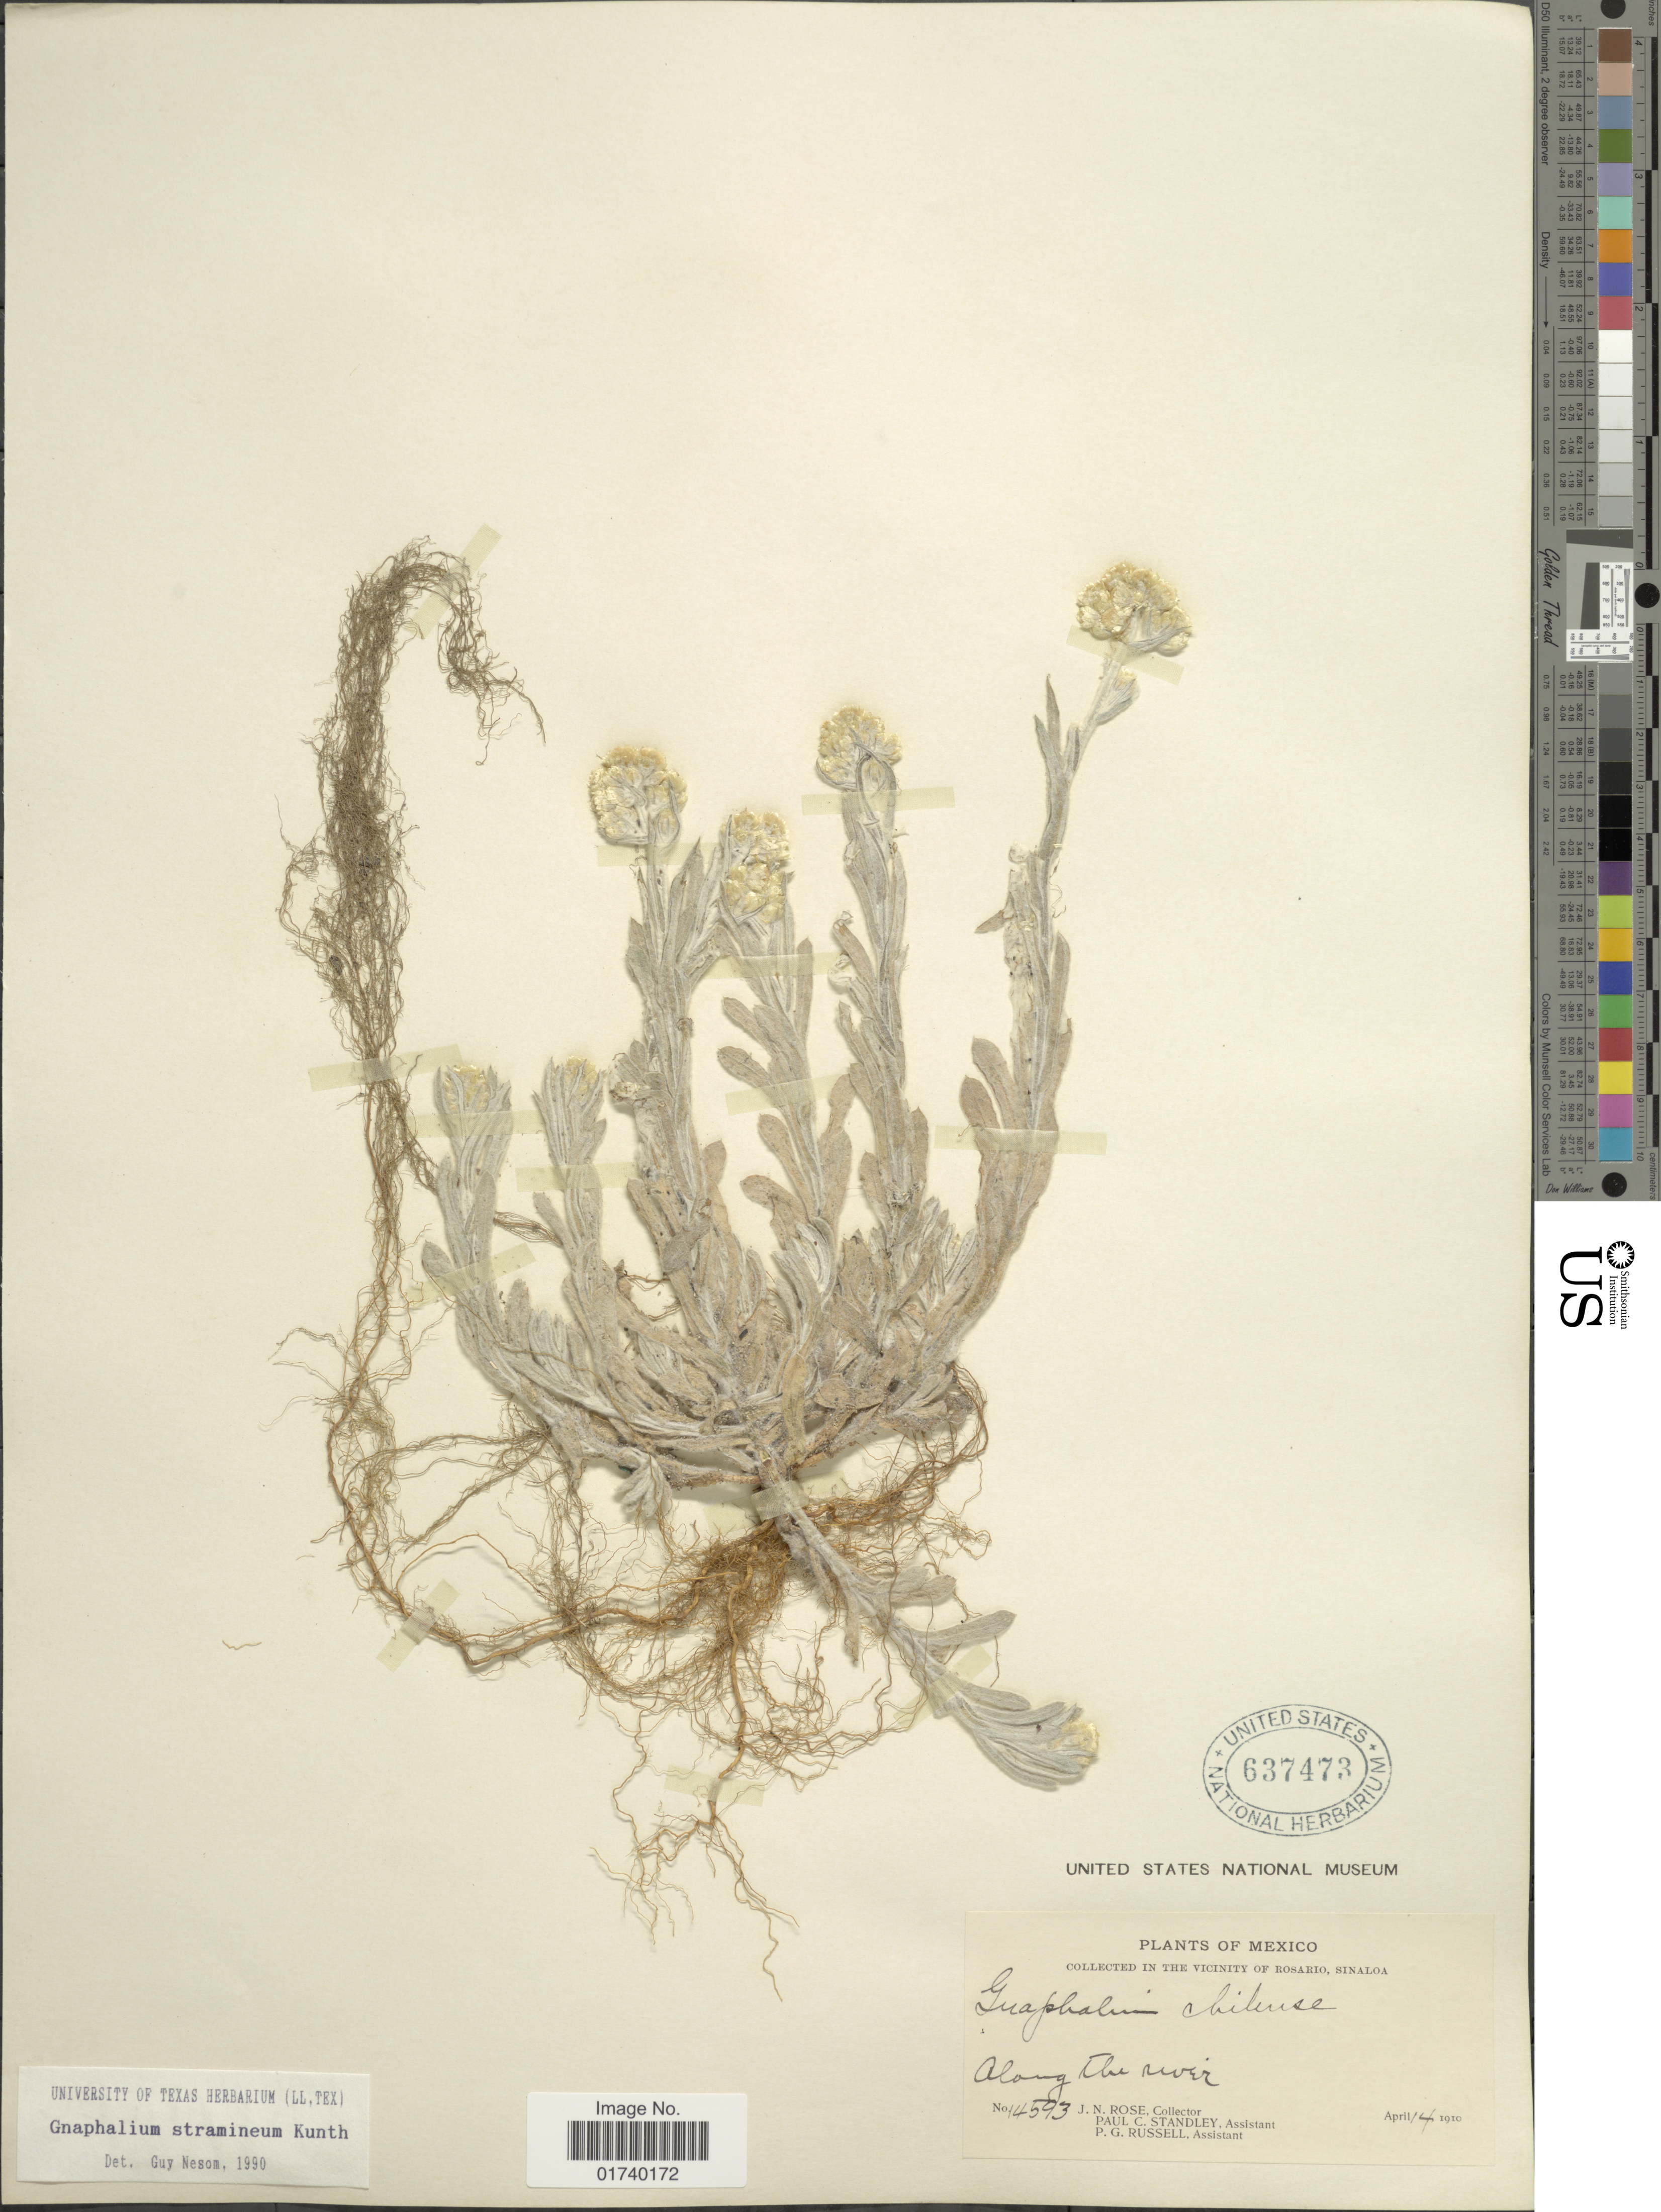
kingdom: Plantae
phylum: Tracheophyta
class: Magnoliopsida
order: Asterales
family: Asteraceae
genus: Pseudognaphalium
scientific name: Pseudognaphalium stramineum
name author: (Kunth) Anderb.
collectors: J. N. Rose, P. C. Standley & P. G. Russell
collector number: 14593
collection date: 1910-04-14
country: Mexico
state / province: Sinaloa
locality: In the vicinity of Rosario, sinaloa, Along the River.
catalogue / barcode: US 637473